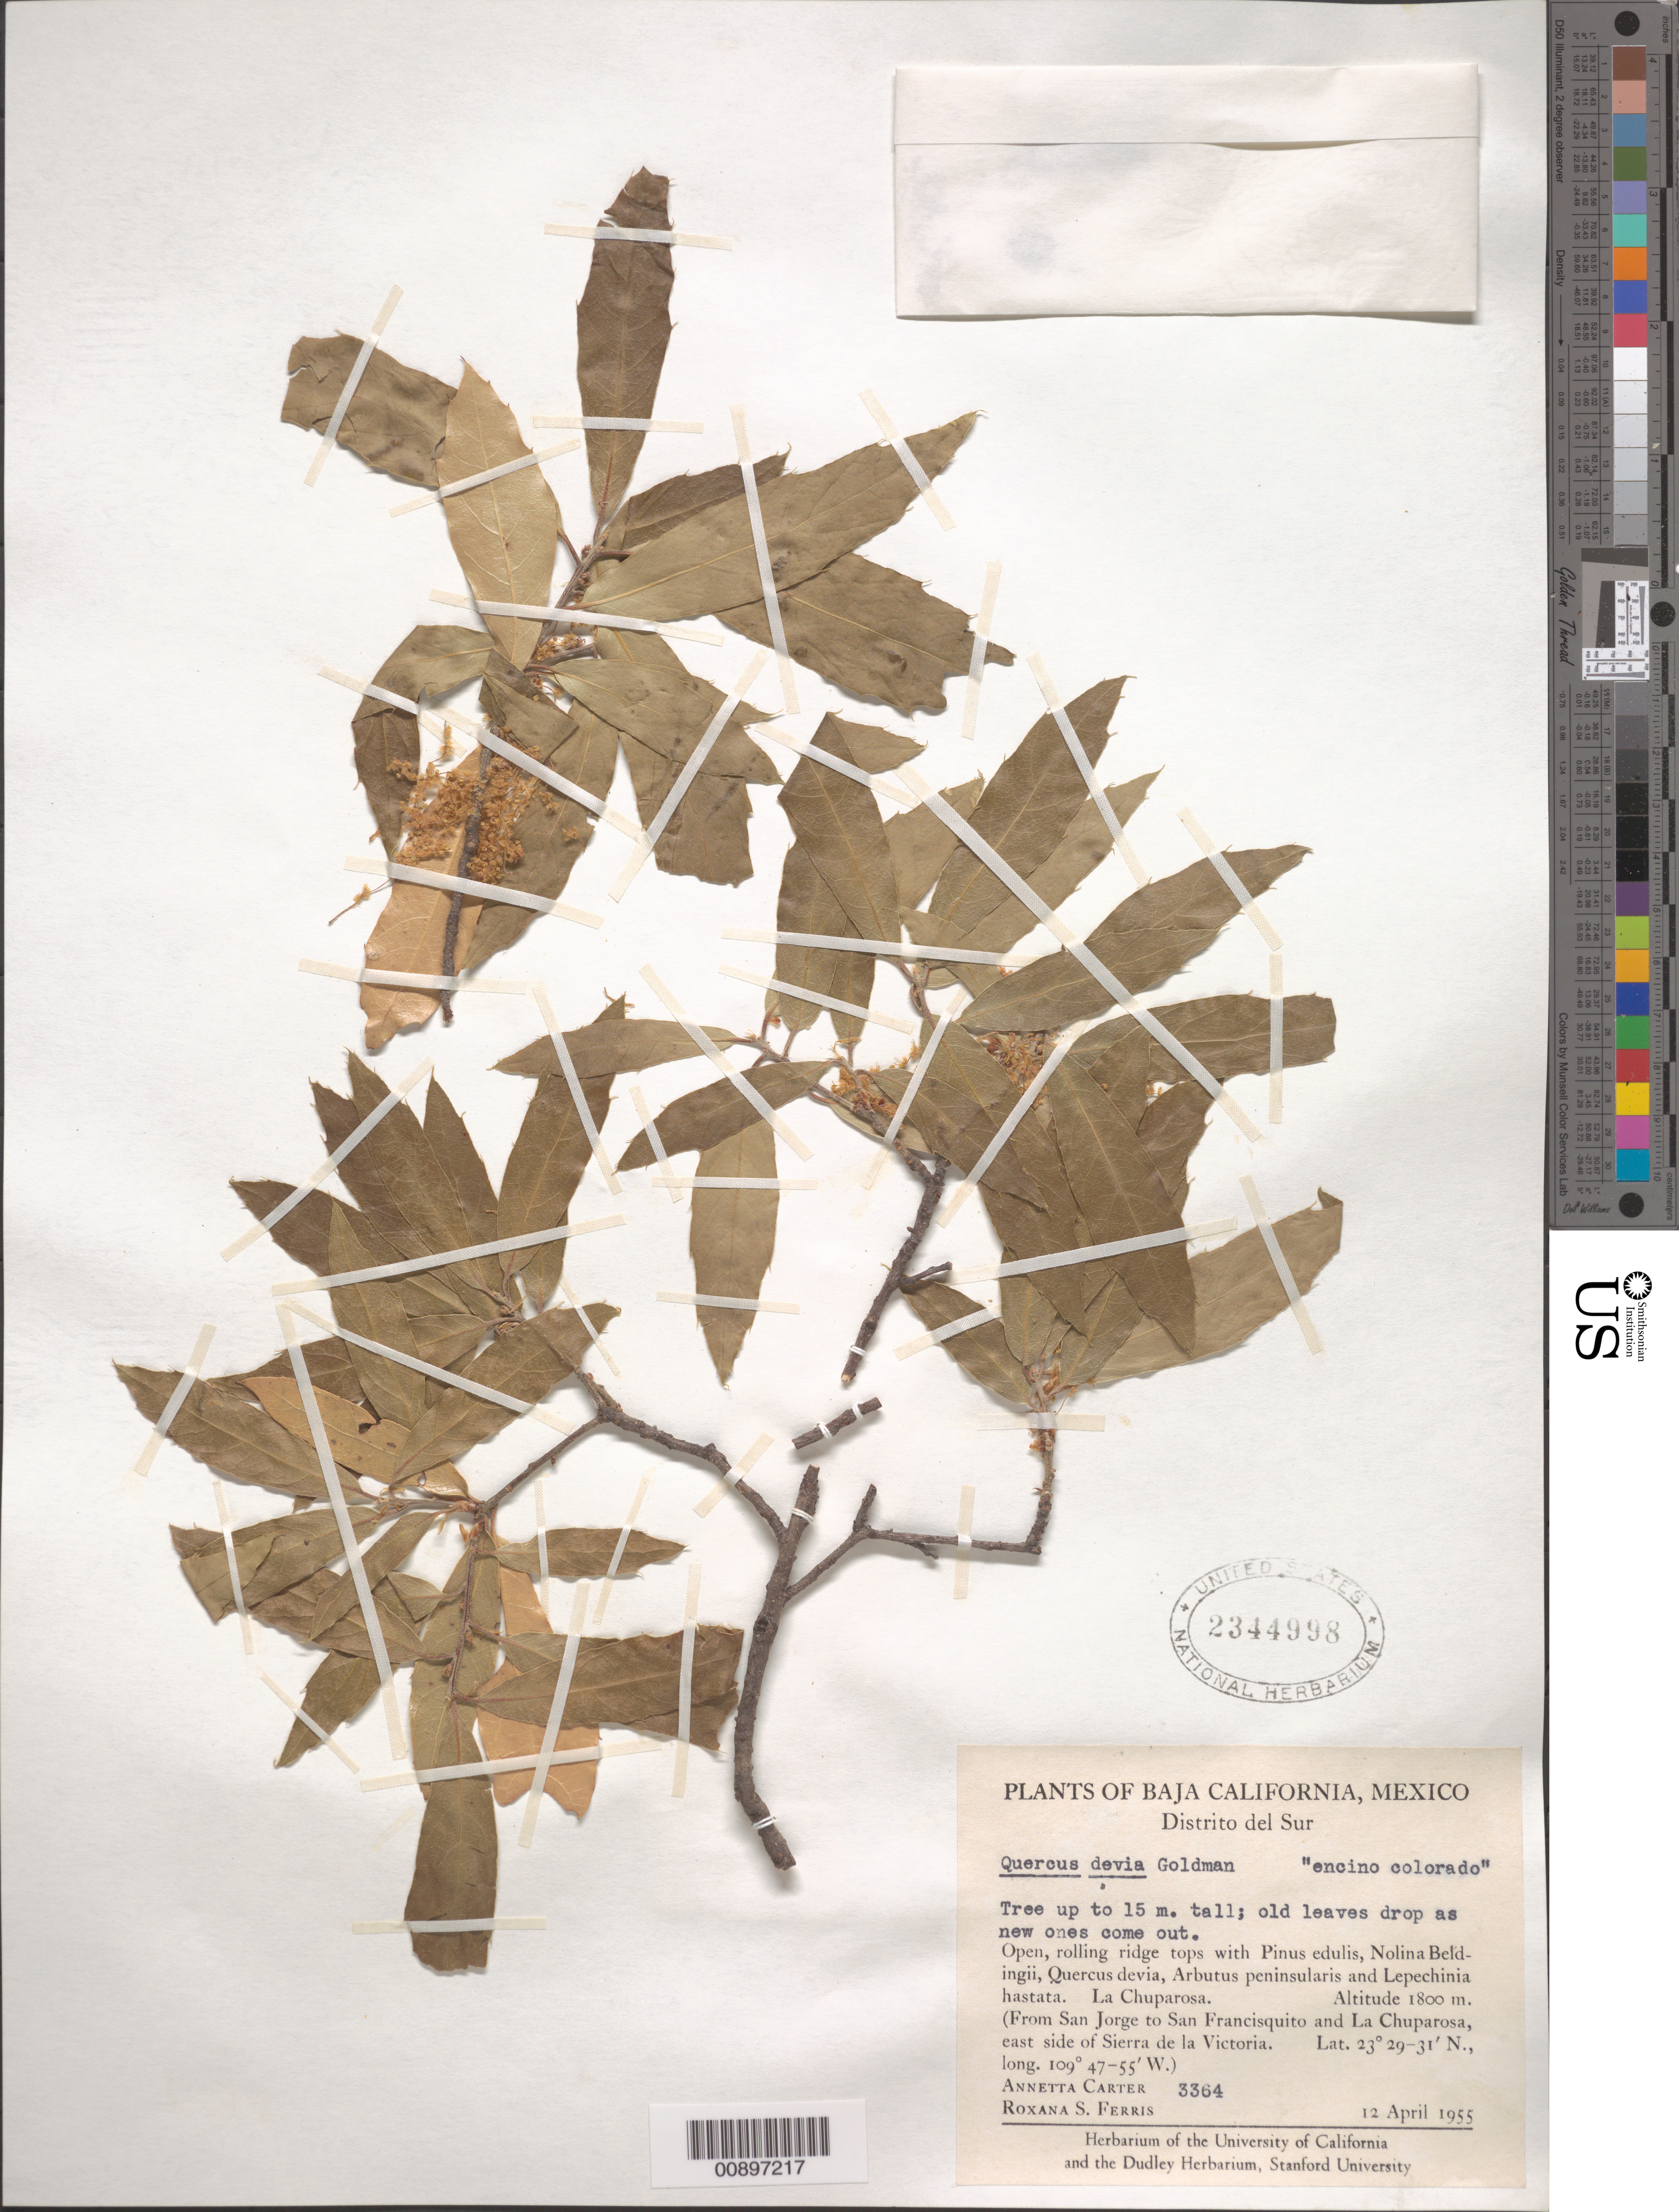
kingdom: Plantae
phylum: Tracheophyta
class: Magnoliopsida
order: Fagales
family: Fagaceae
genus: Quercus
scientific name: Quercus devia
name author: Goldman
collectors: A. Carter & R. S. Ferris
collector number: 3364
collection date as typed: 12 Apr 1955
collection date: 1955-04-12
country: Mexico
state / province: Baja California Sur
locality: La Chuparosa (From San Jorge to San Francisquito and La Chuparosa east side of Sierra de la Victoria). Baja California, Distrito Sur.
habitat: Open, rolling ridge tops with Pinus edulis, Nolina beldingii, Quercus devia, Arbutus peninsularis and Lepechinia hastata.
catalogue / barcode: US 2344998